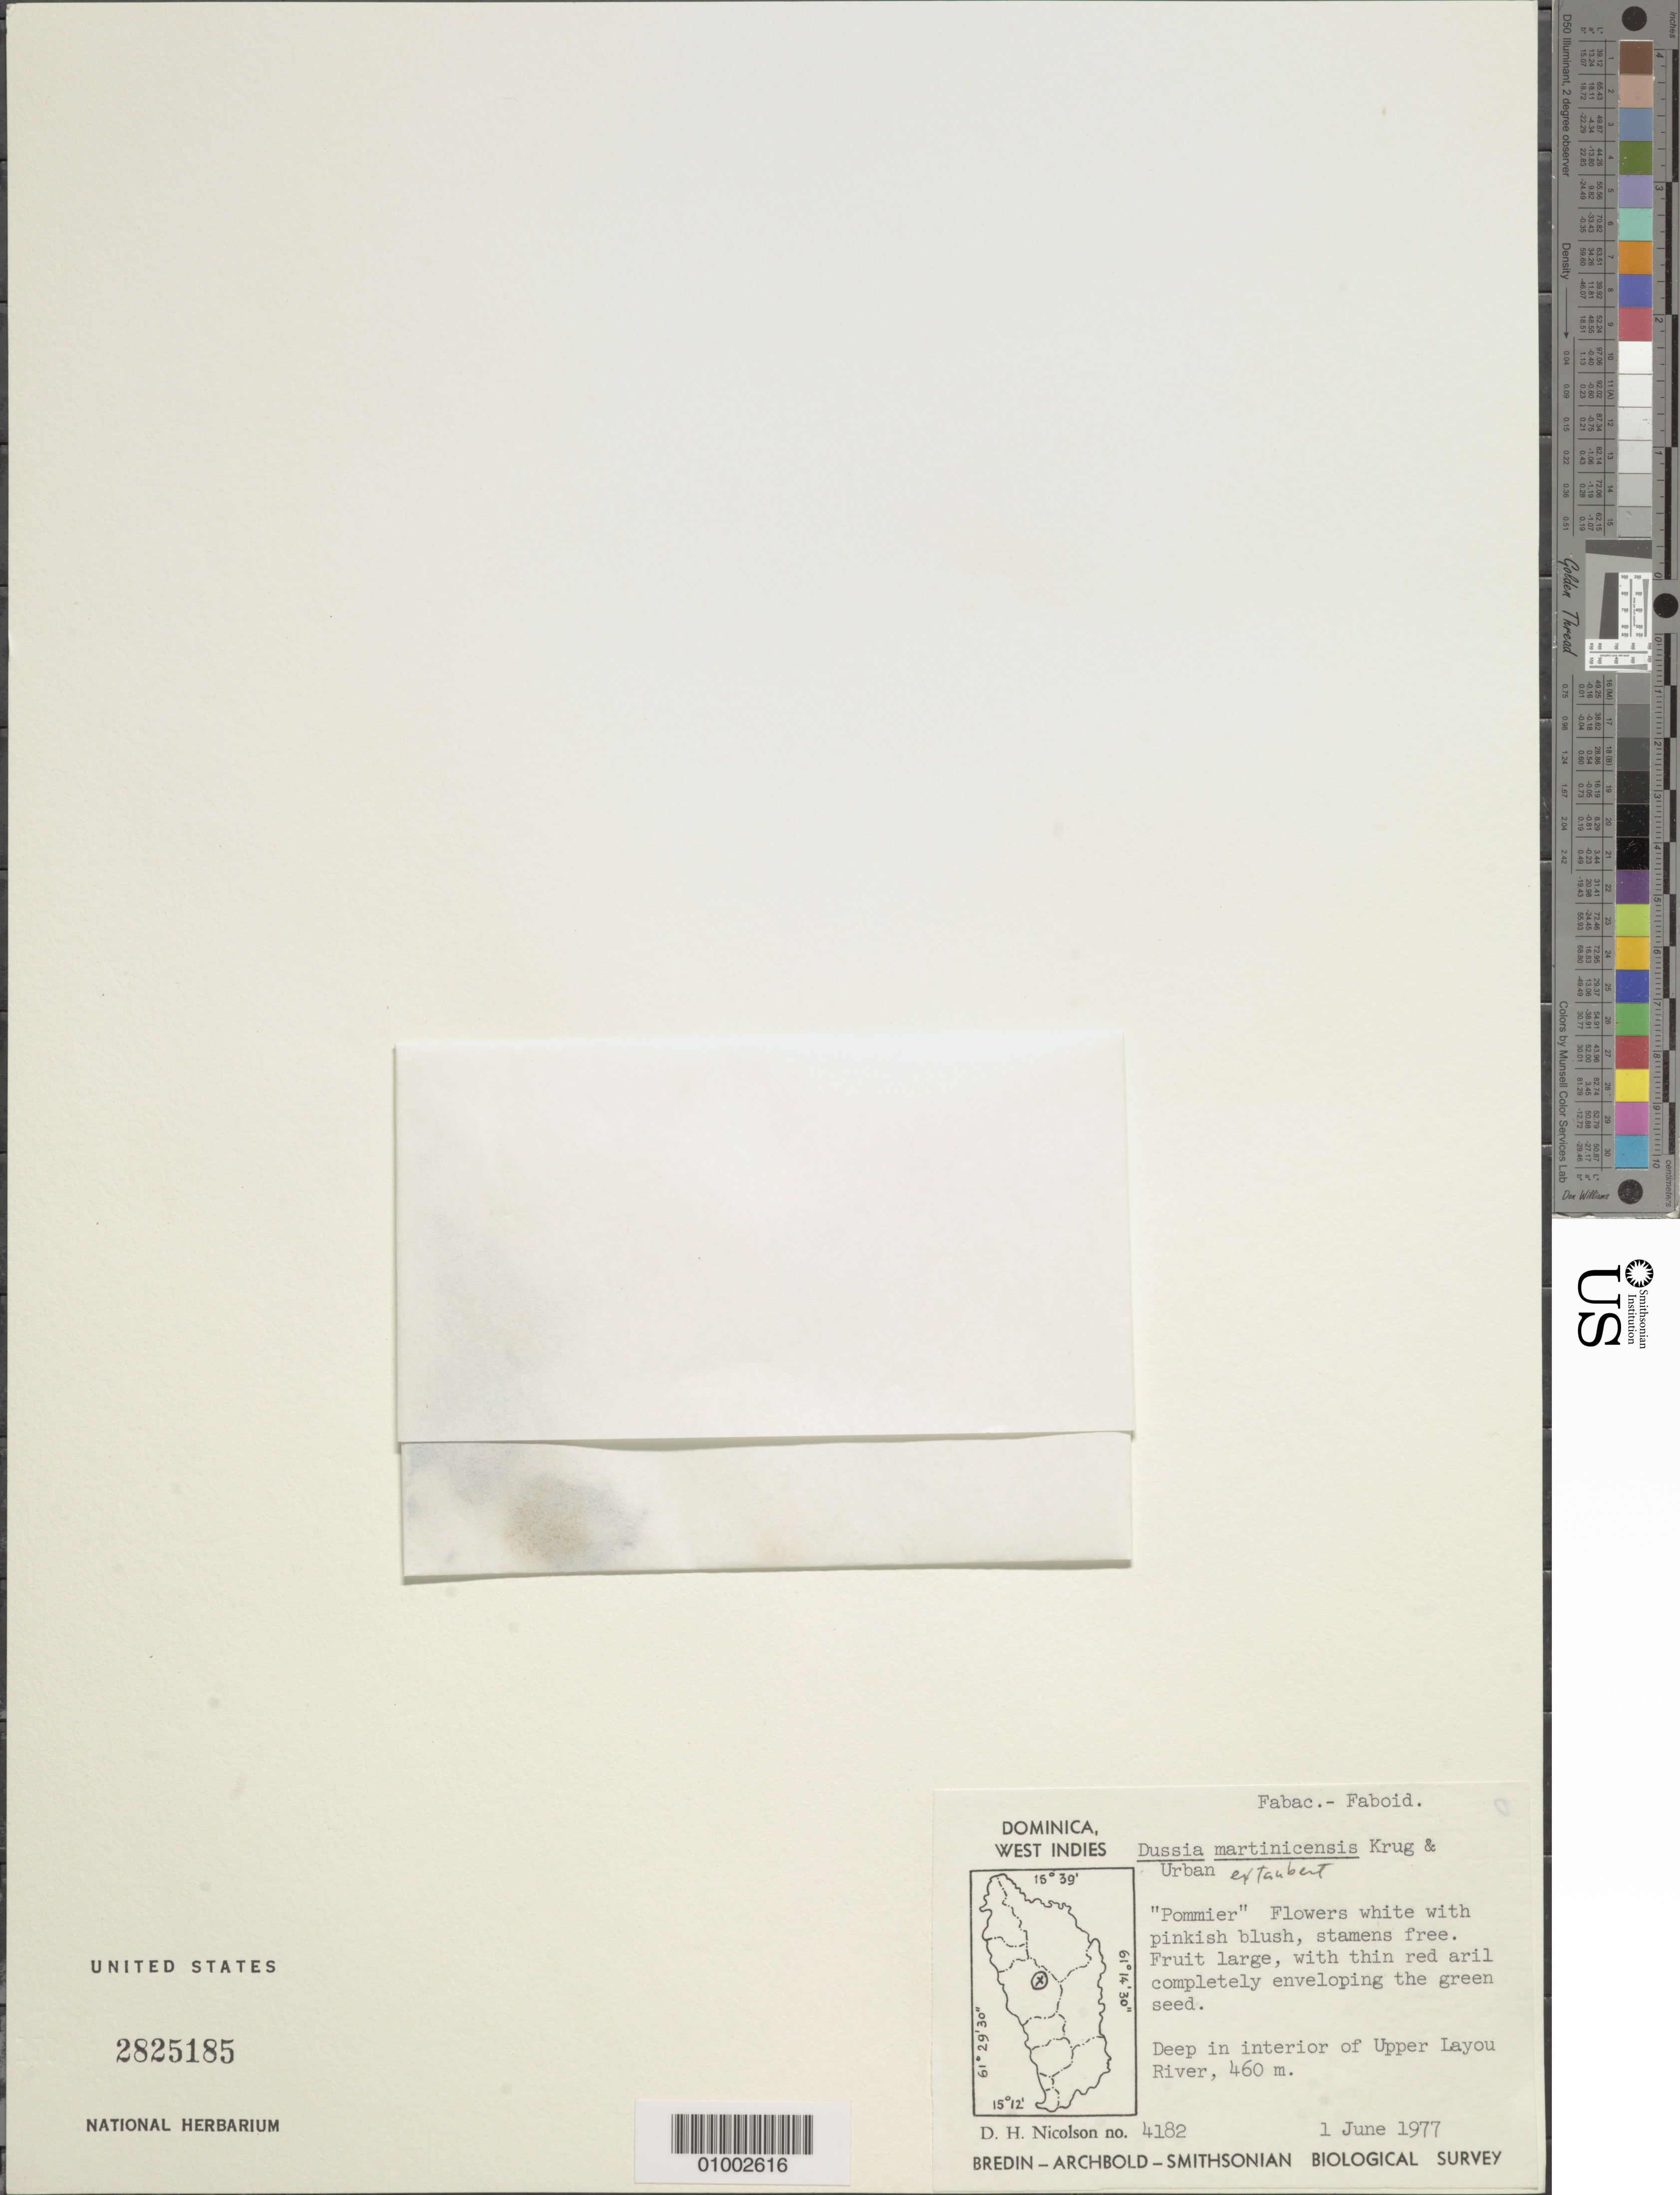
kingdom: Plantae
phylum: Tracheophyta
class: Magnoliopsida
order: Fabales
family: Fabaceae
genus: Dussia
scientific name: Dussia martinicensis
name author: Krug & Urb. ex Taub.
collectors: D. H. Nicolson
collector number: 4182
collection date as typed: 01 Jun 1977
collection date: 1977-06-01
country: Dominica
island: Dominica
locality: Deep in interior of Upper layou River, 460 m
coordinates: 0 N, 0 E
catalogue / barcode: US 2825185